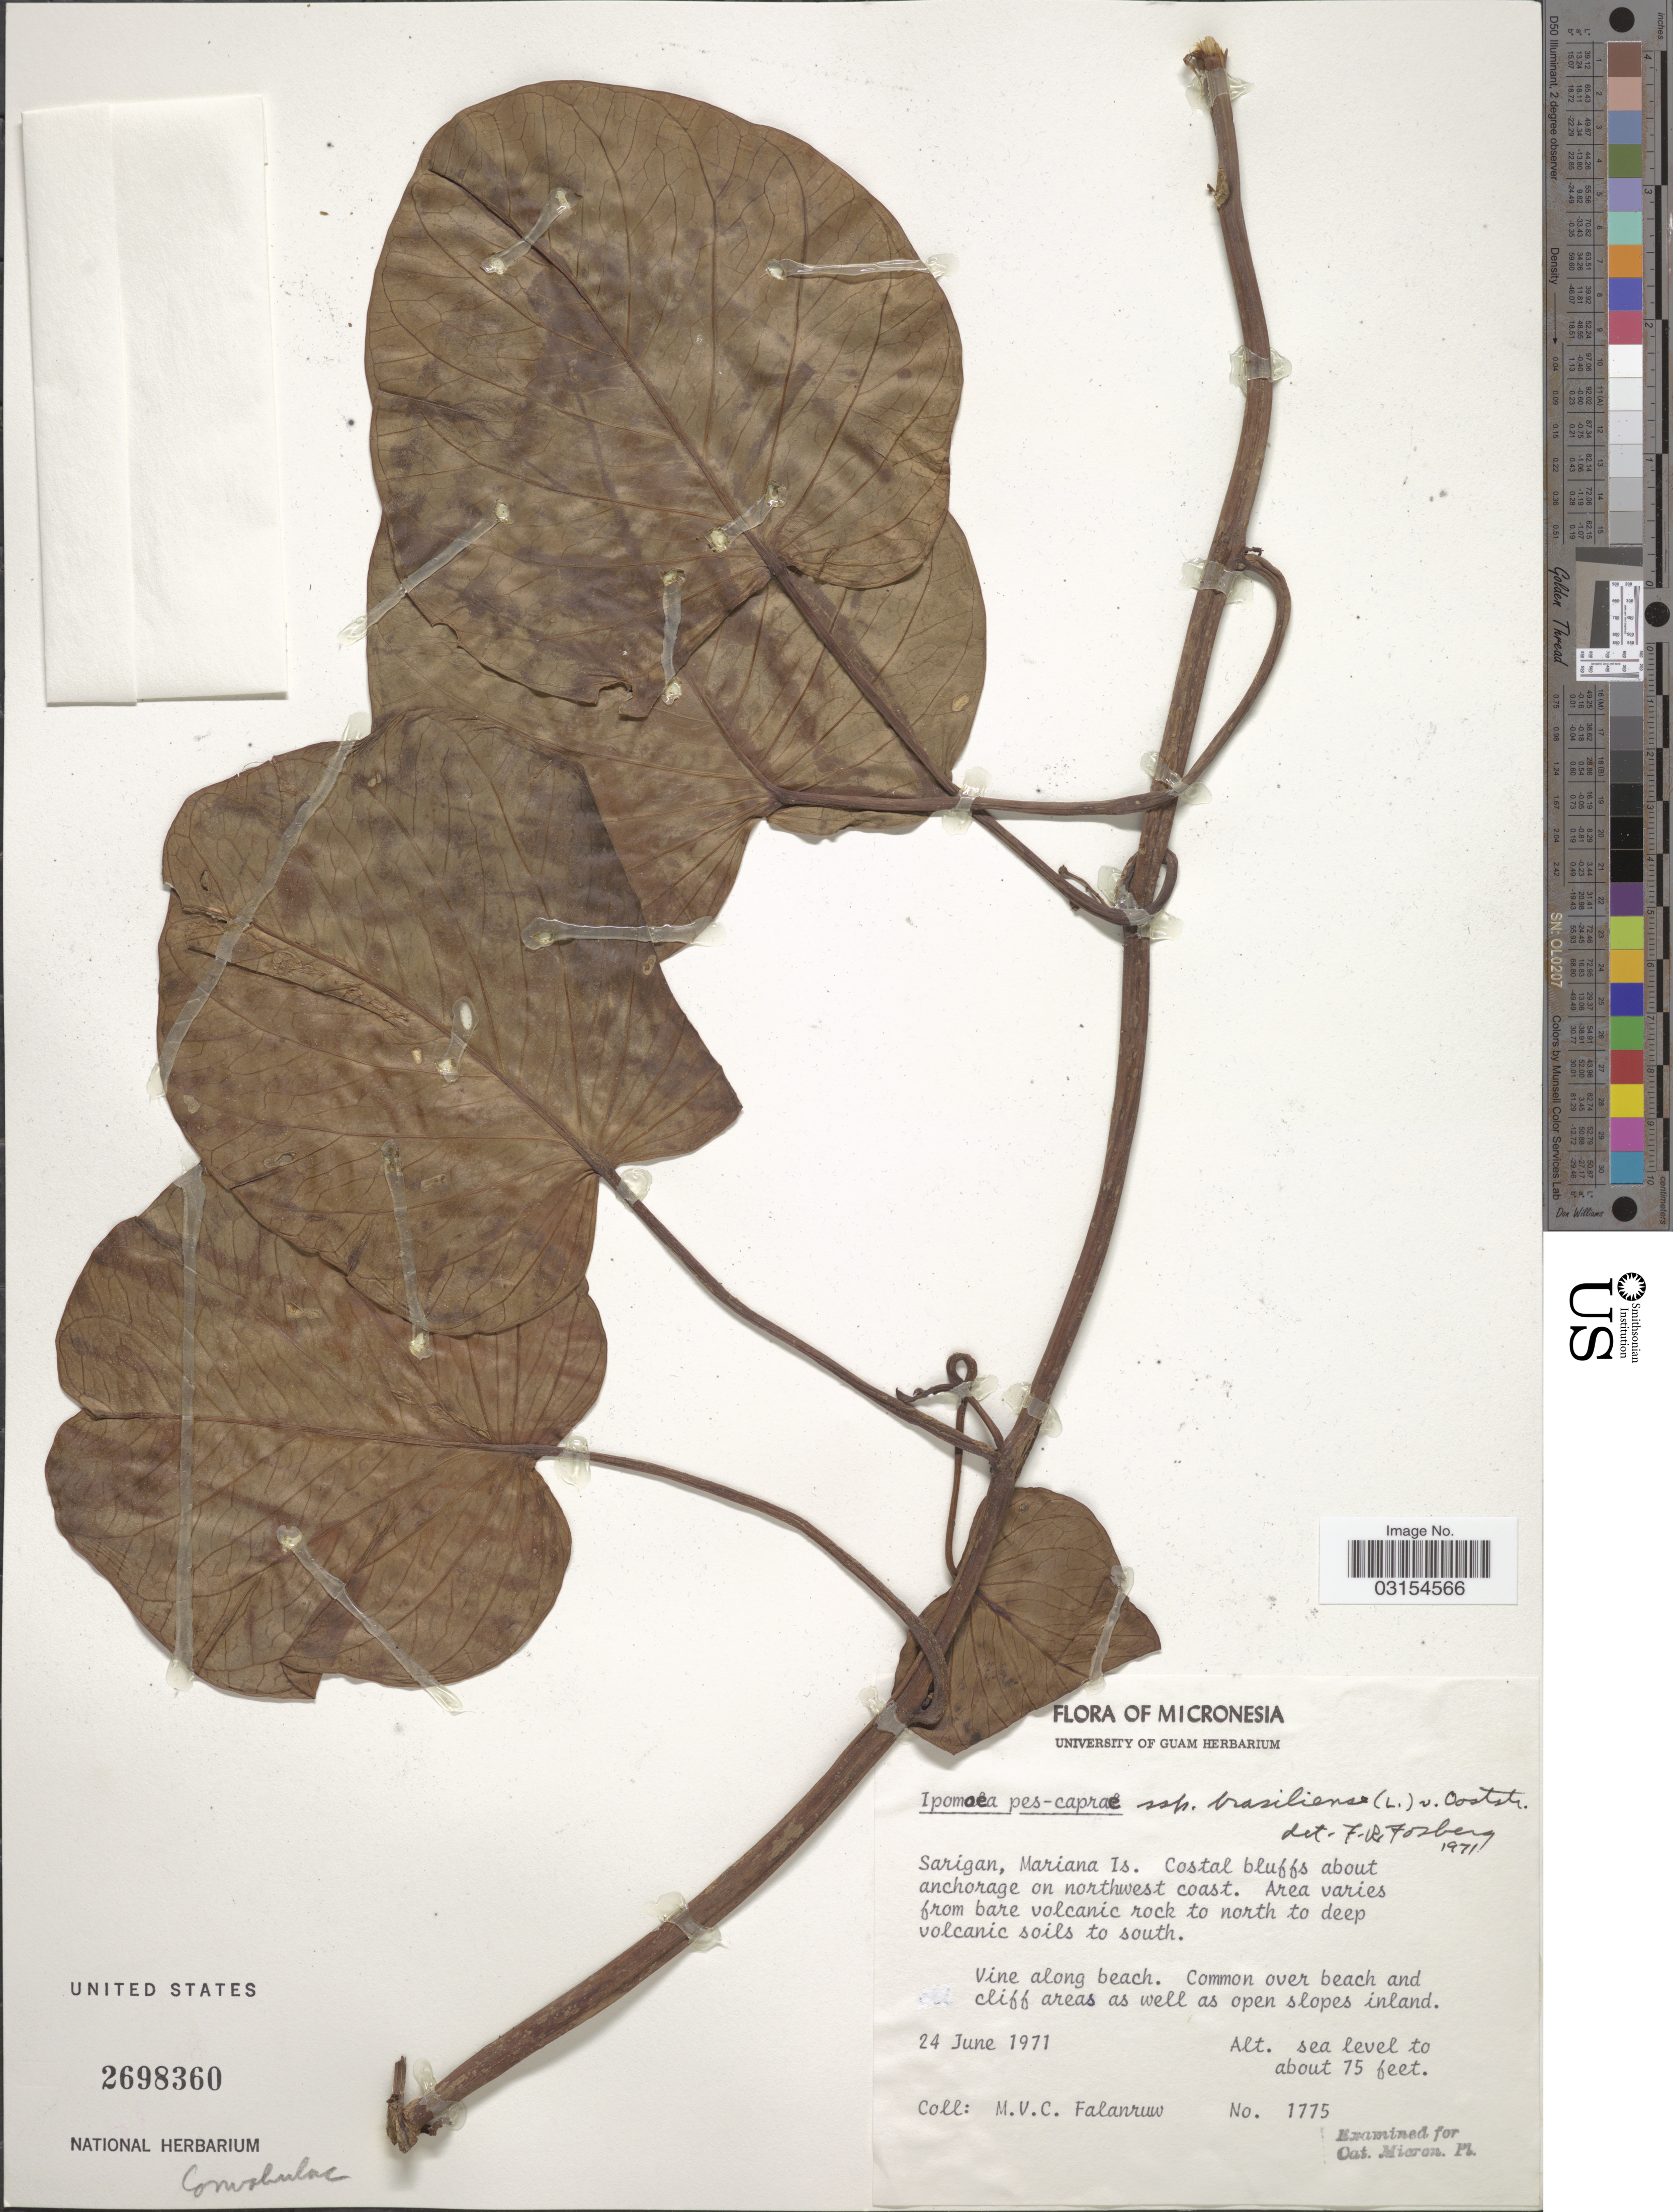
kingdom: Plantae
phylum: Tracheophyta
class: Magnoliopsida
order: Solanales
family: Convolvulaceae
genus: Ipomoea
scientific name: Ipomoea pes-caprae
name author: (L.) R. Br.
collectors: M. V. Falanruw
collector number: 1775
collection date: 1971-06-24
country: Northern Mariana Islands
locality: Sarigan, Mariana Is. Coastal bluffs about anchorage on northwest coast.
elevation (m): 0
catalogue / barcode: US 2698360